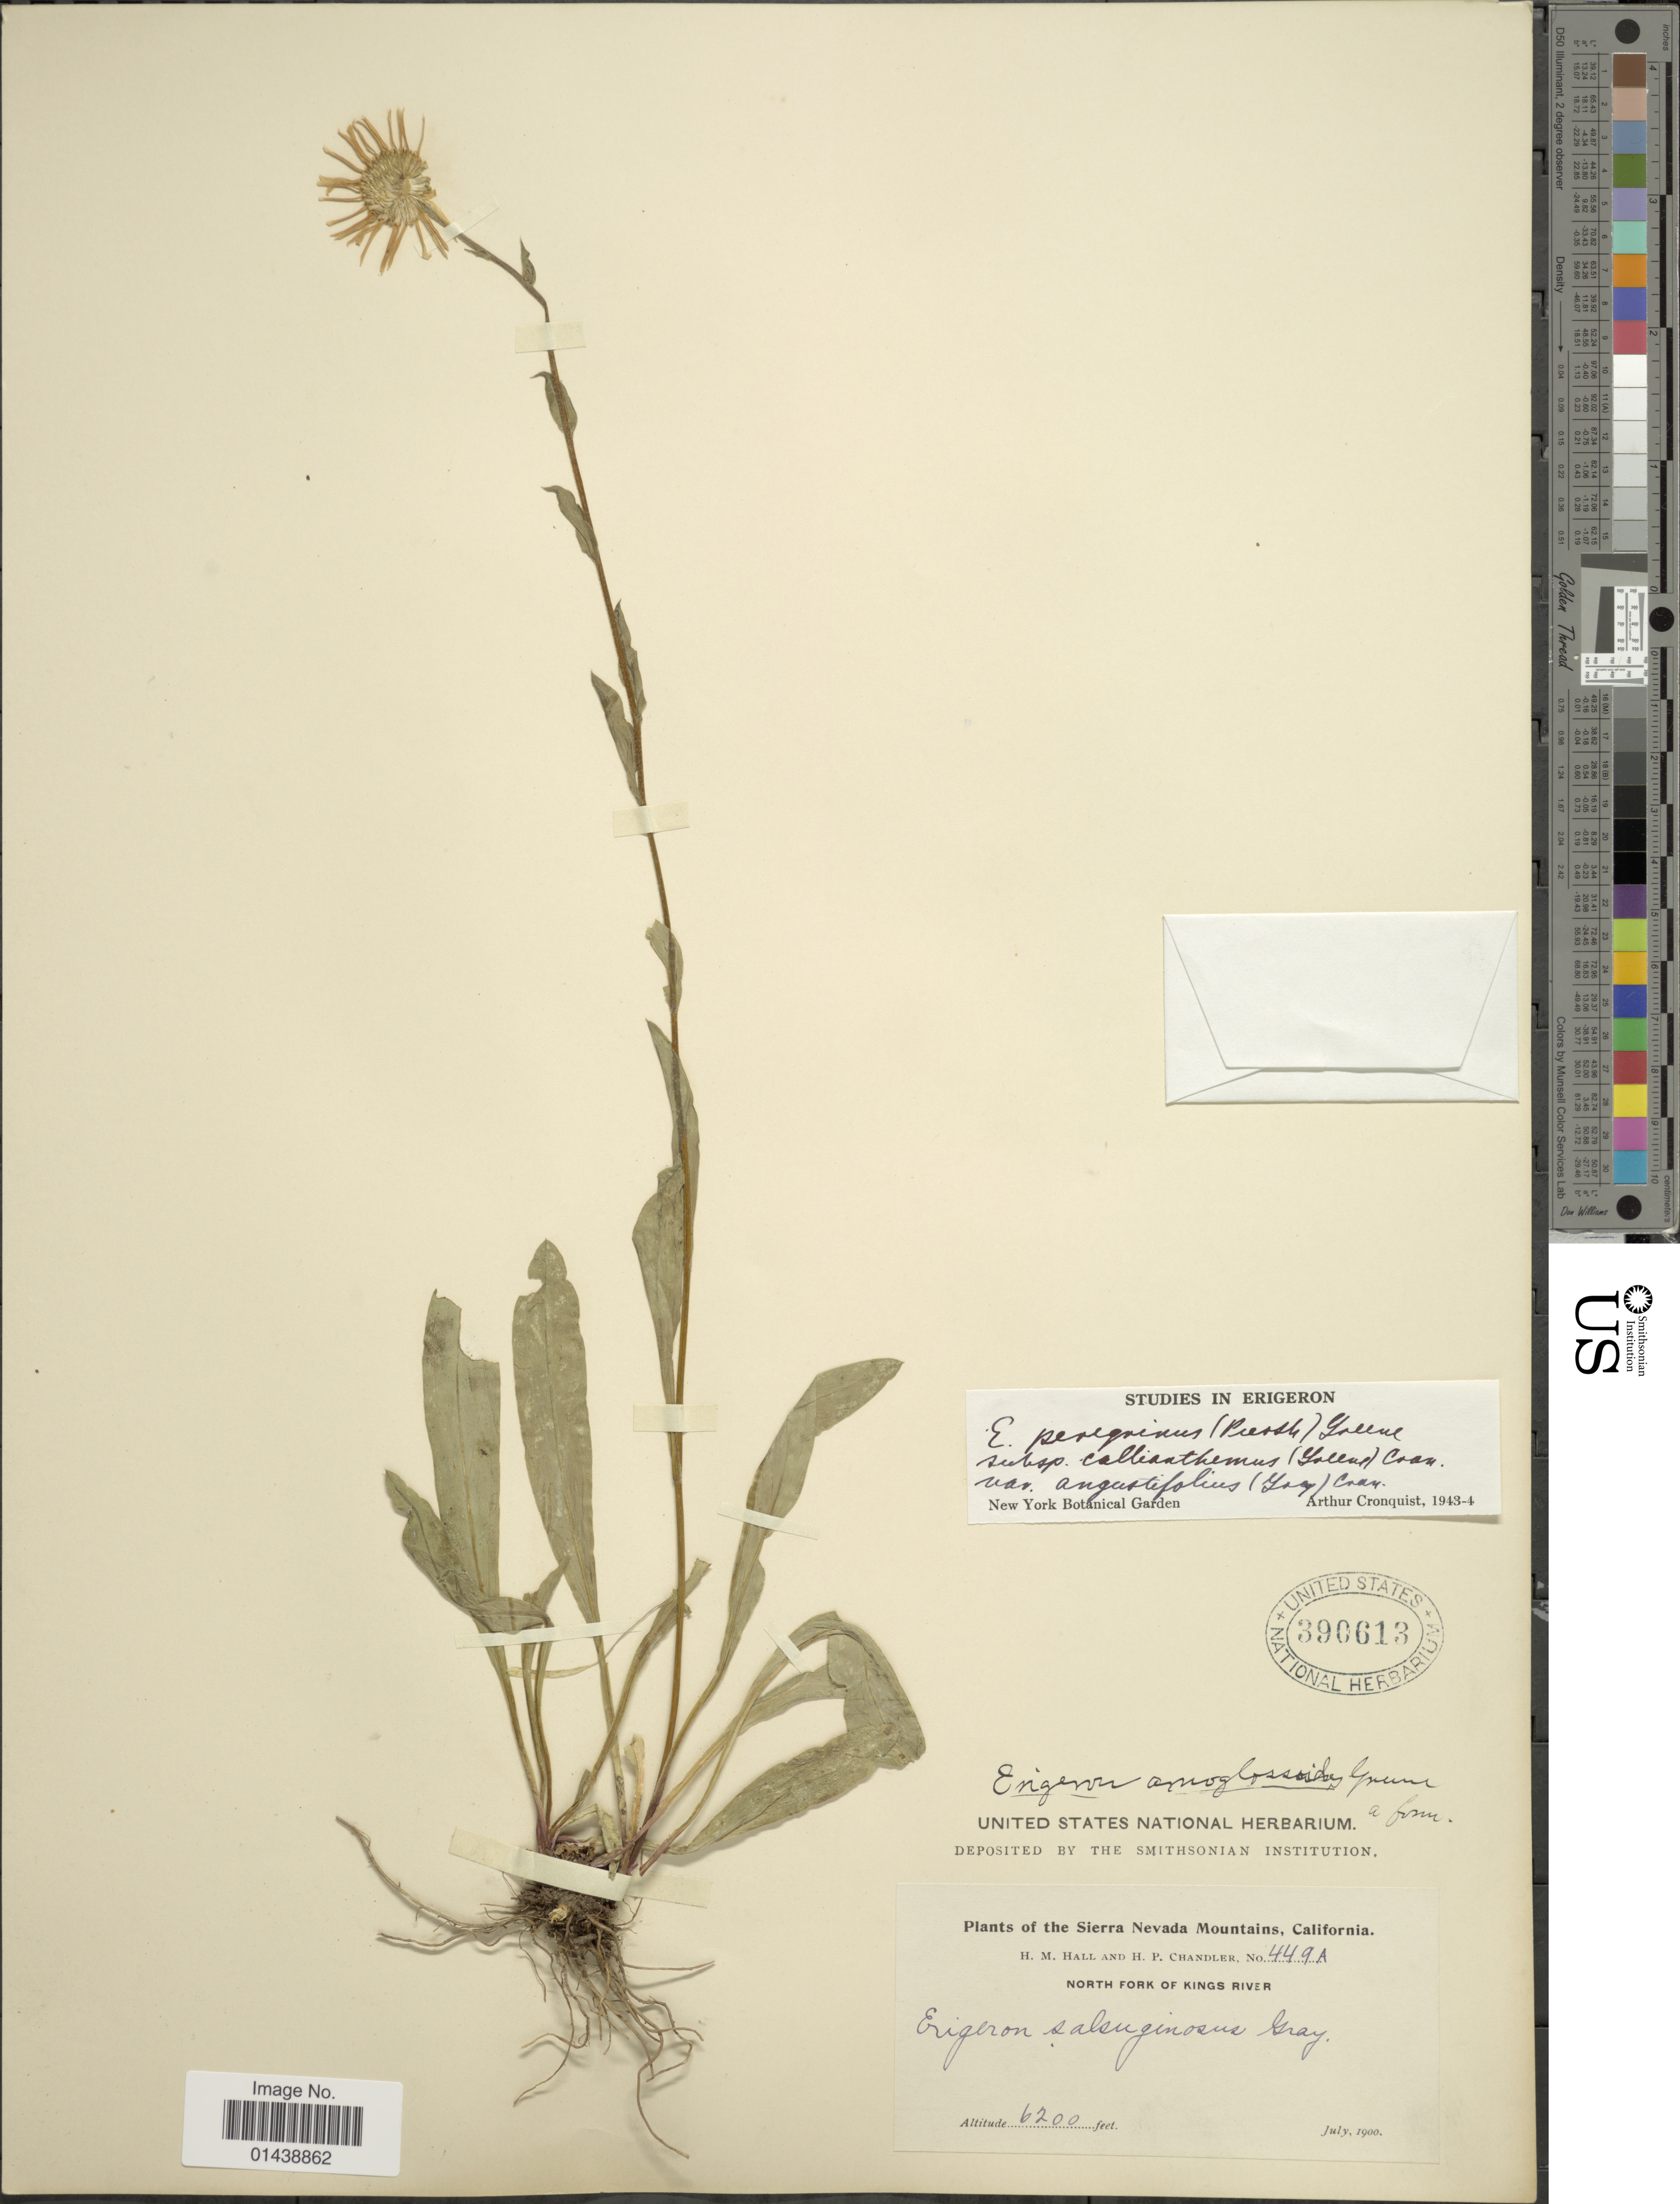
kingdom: Plantae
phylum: Tracheophyta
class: Magnoliopsida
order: Asterales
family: Asteraceae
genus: Erigeron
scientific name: Erigeron peregrinus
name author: (Banks ex Pursh) Greene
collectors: H. M. Hall & H. Chandler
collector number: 449A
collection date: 1900-07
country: United States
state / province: California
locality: Sierra Nevada Mountains. North Fork of Kings River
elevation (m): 1890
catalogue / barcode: US 390613